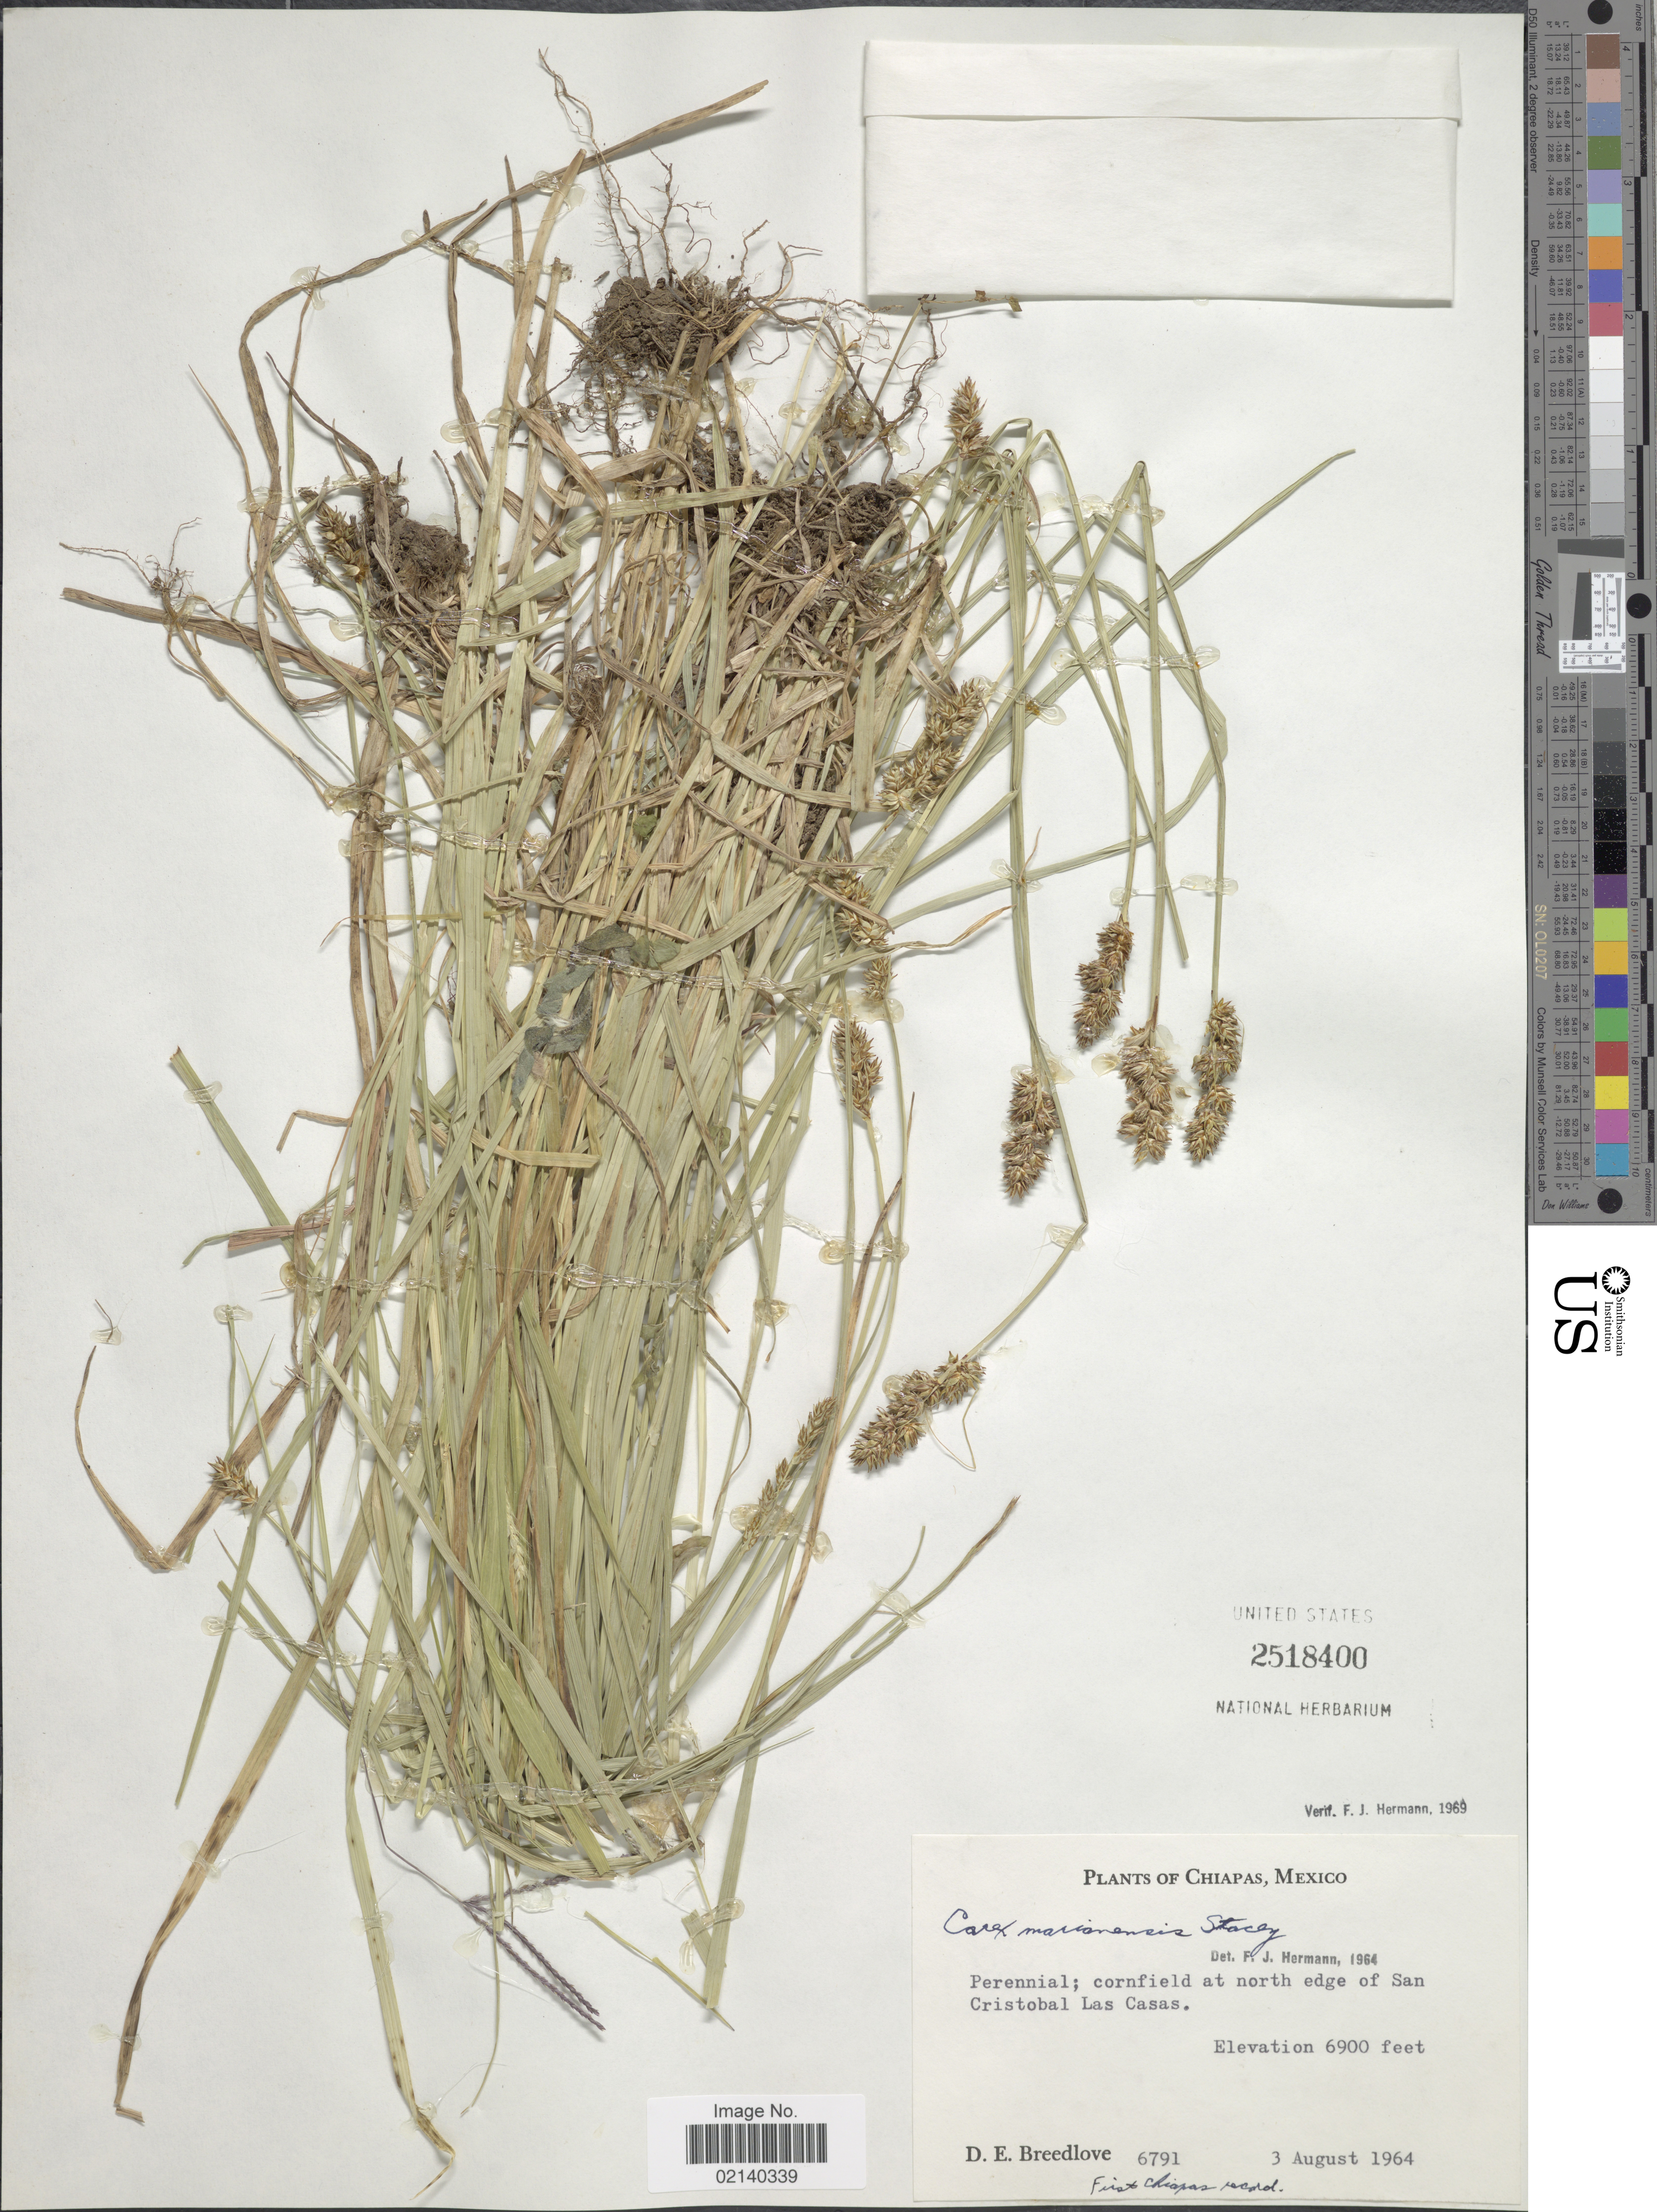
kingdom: Plantae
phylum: Tracheophyta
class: Liliopsida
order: Poales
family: Cyperaceae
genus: Carex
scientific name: Carex marianensis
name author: Stacey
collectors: D. E. Breedlove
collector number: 6791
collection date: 1964-08-03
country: Mexico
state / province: Chiapas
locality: Perennial; cornfield at north edge of San Cristobal Las Casas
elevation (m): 2103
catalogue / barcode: US 2518400